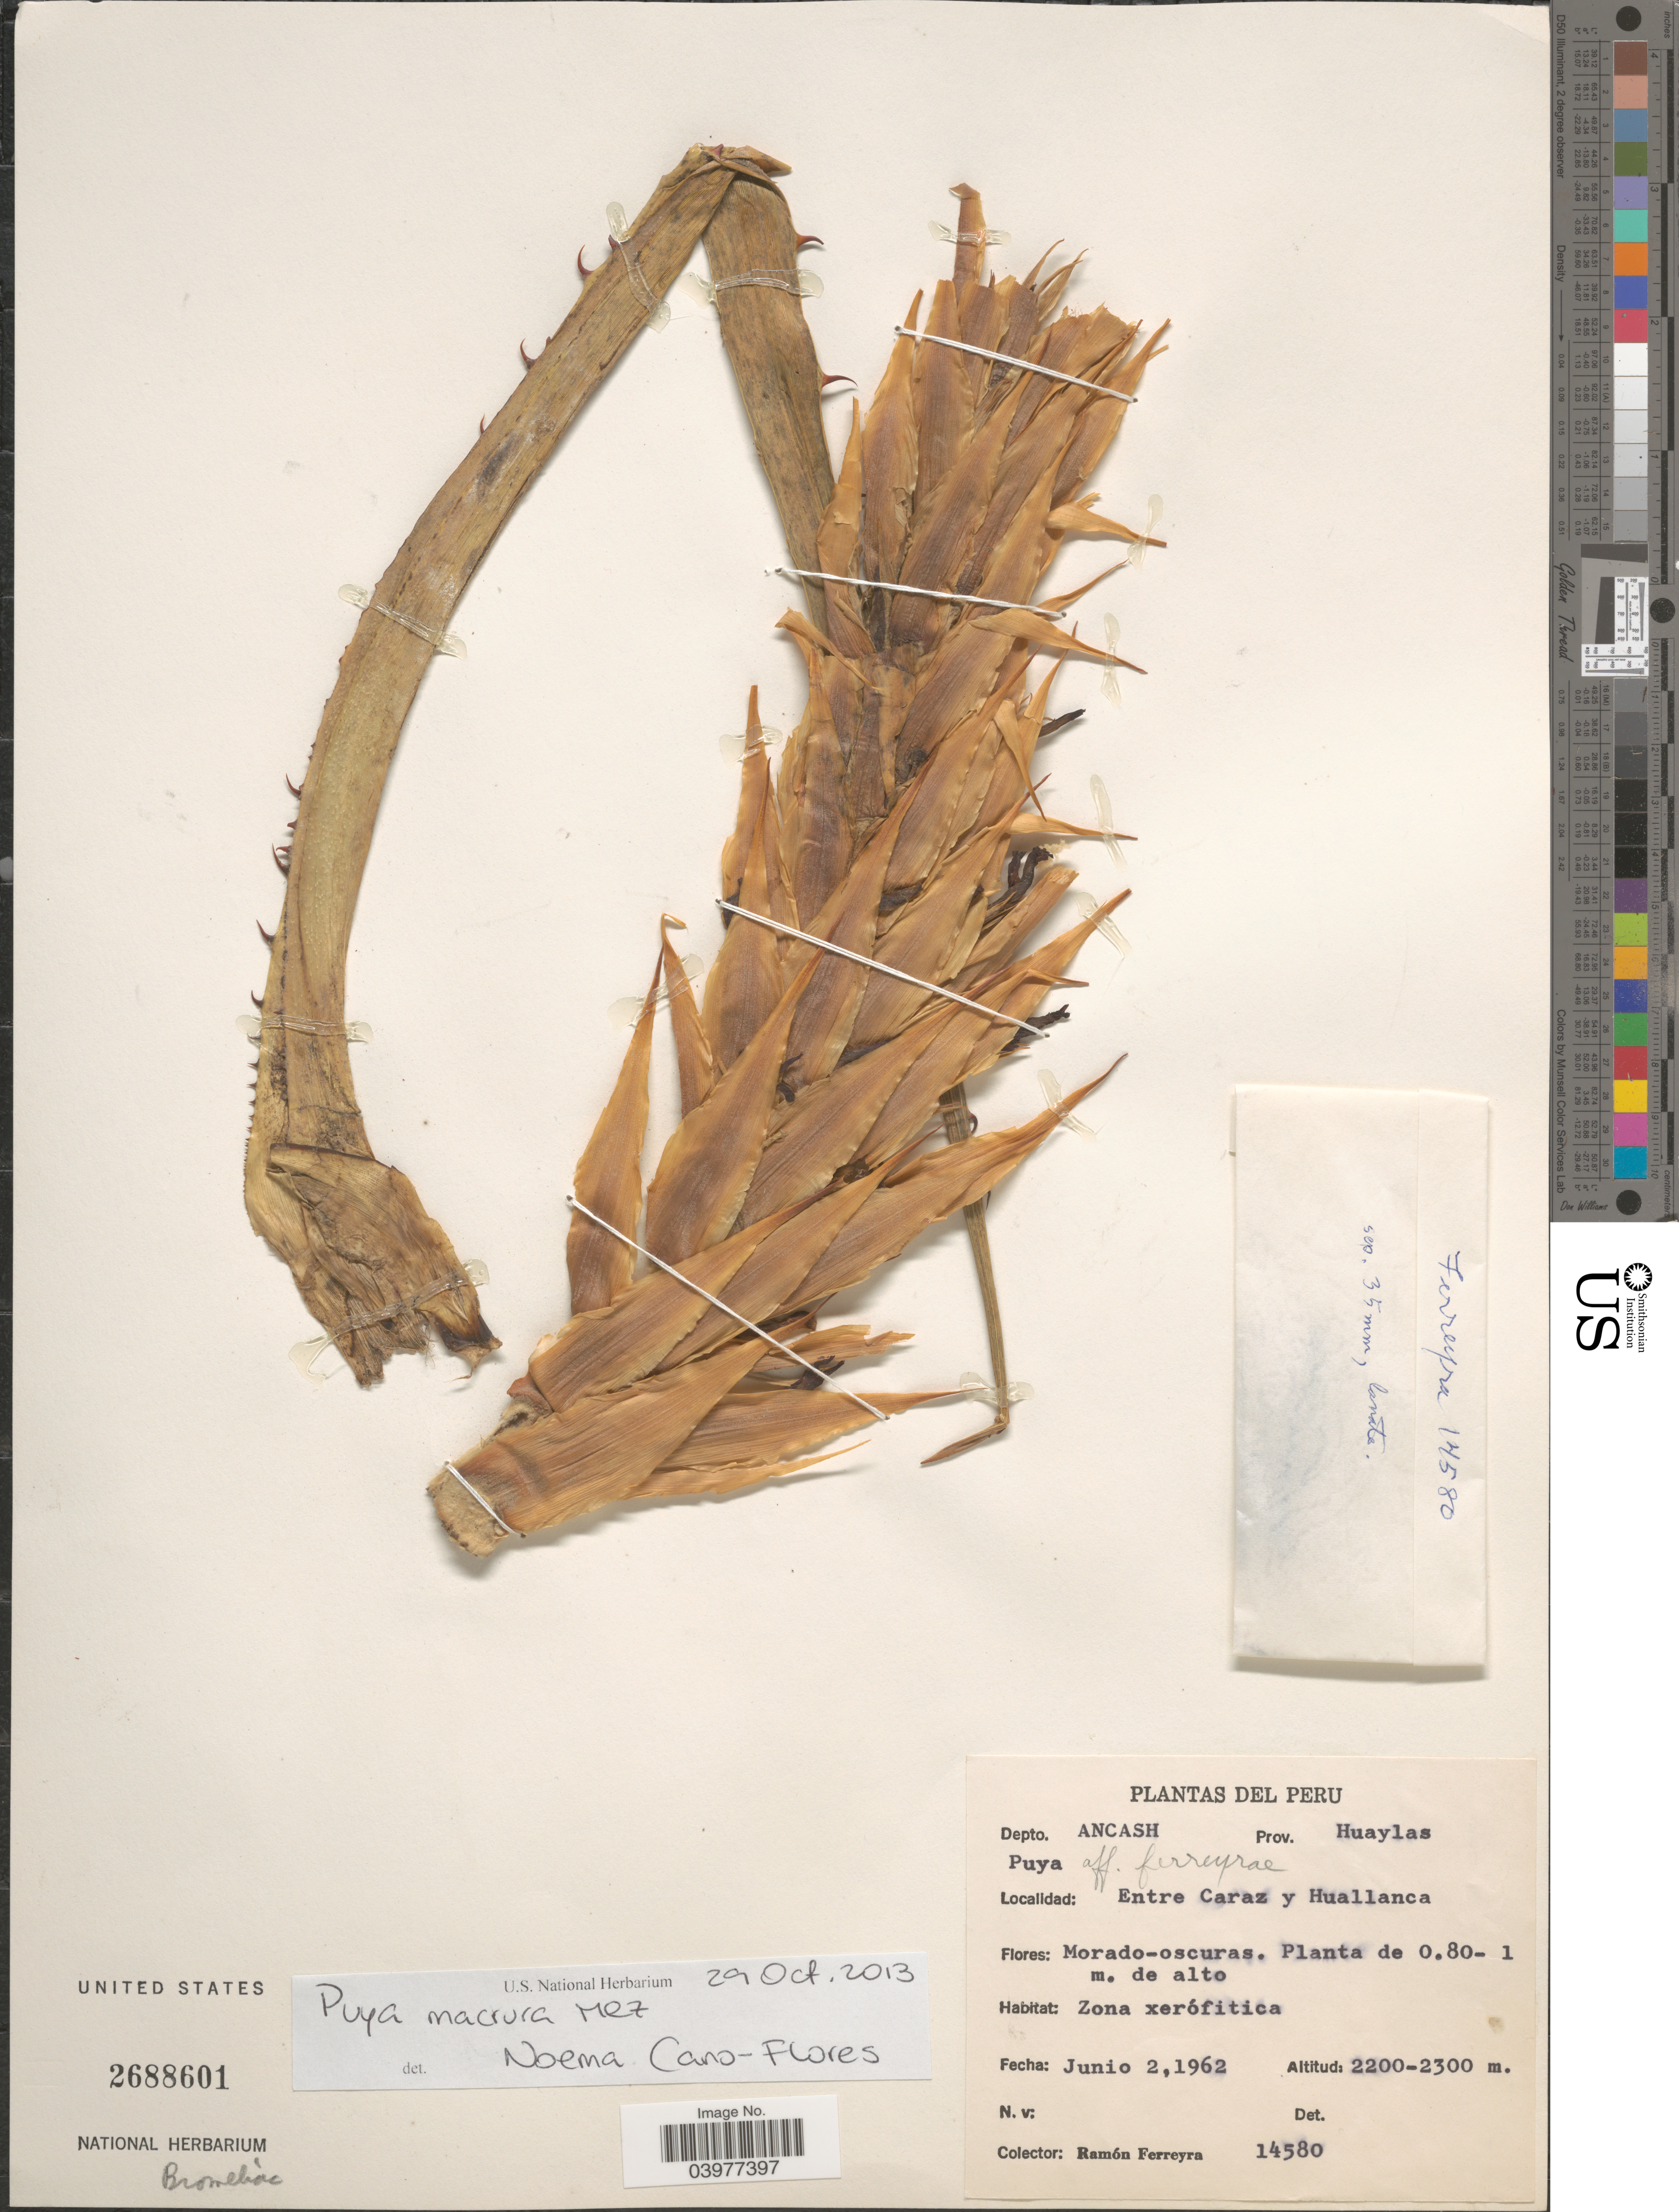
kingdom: Plantae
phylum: Tracheophyta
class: Liliopsida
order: Poales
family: Bromeliaceae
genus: Puya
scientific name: Puya macrura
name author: Mez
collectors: R. A. Ferreyra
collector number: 14580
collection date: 1962-06-02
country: Peru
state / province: Ancash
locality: Depto. Ancash. Prov. Huaylas. Entre Caraz y Huallanca.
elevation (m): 2200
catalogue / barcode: US 2688601